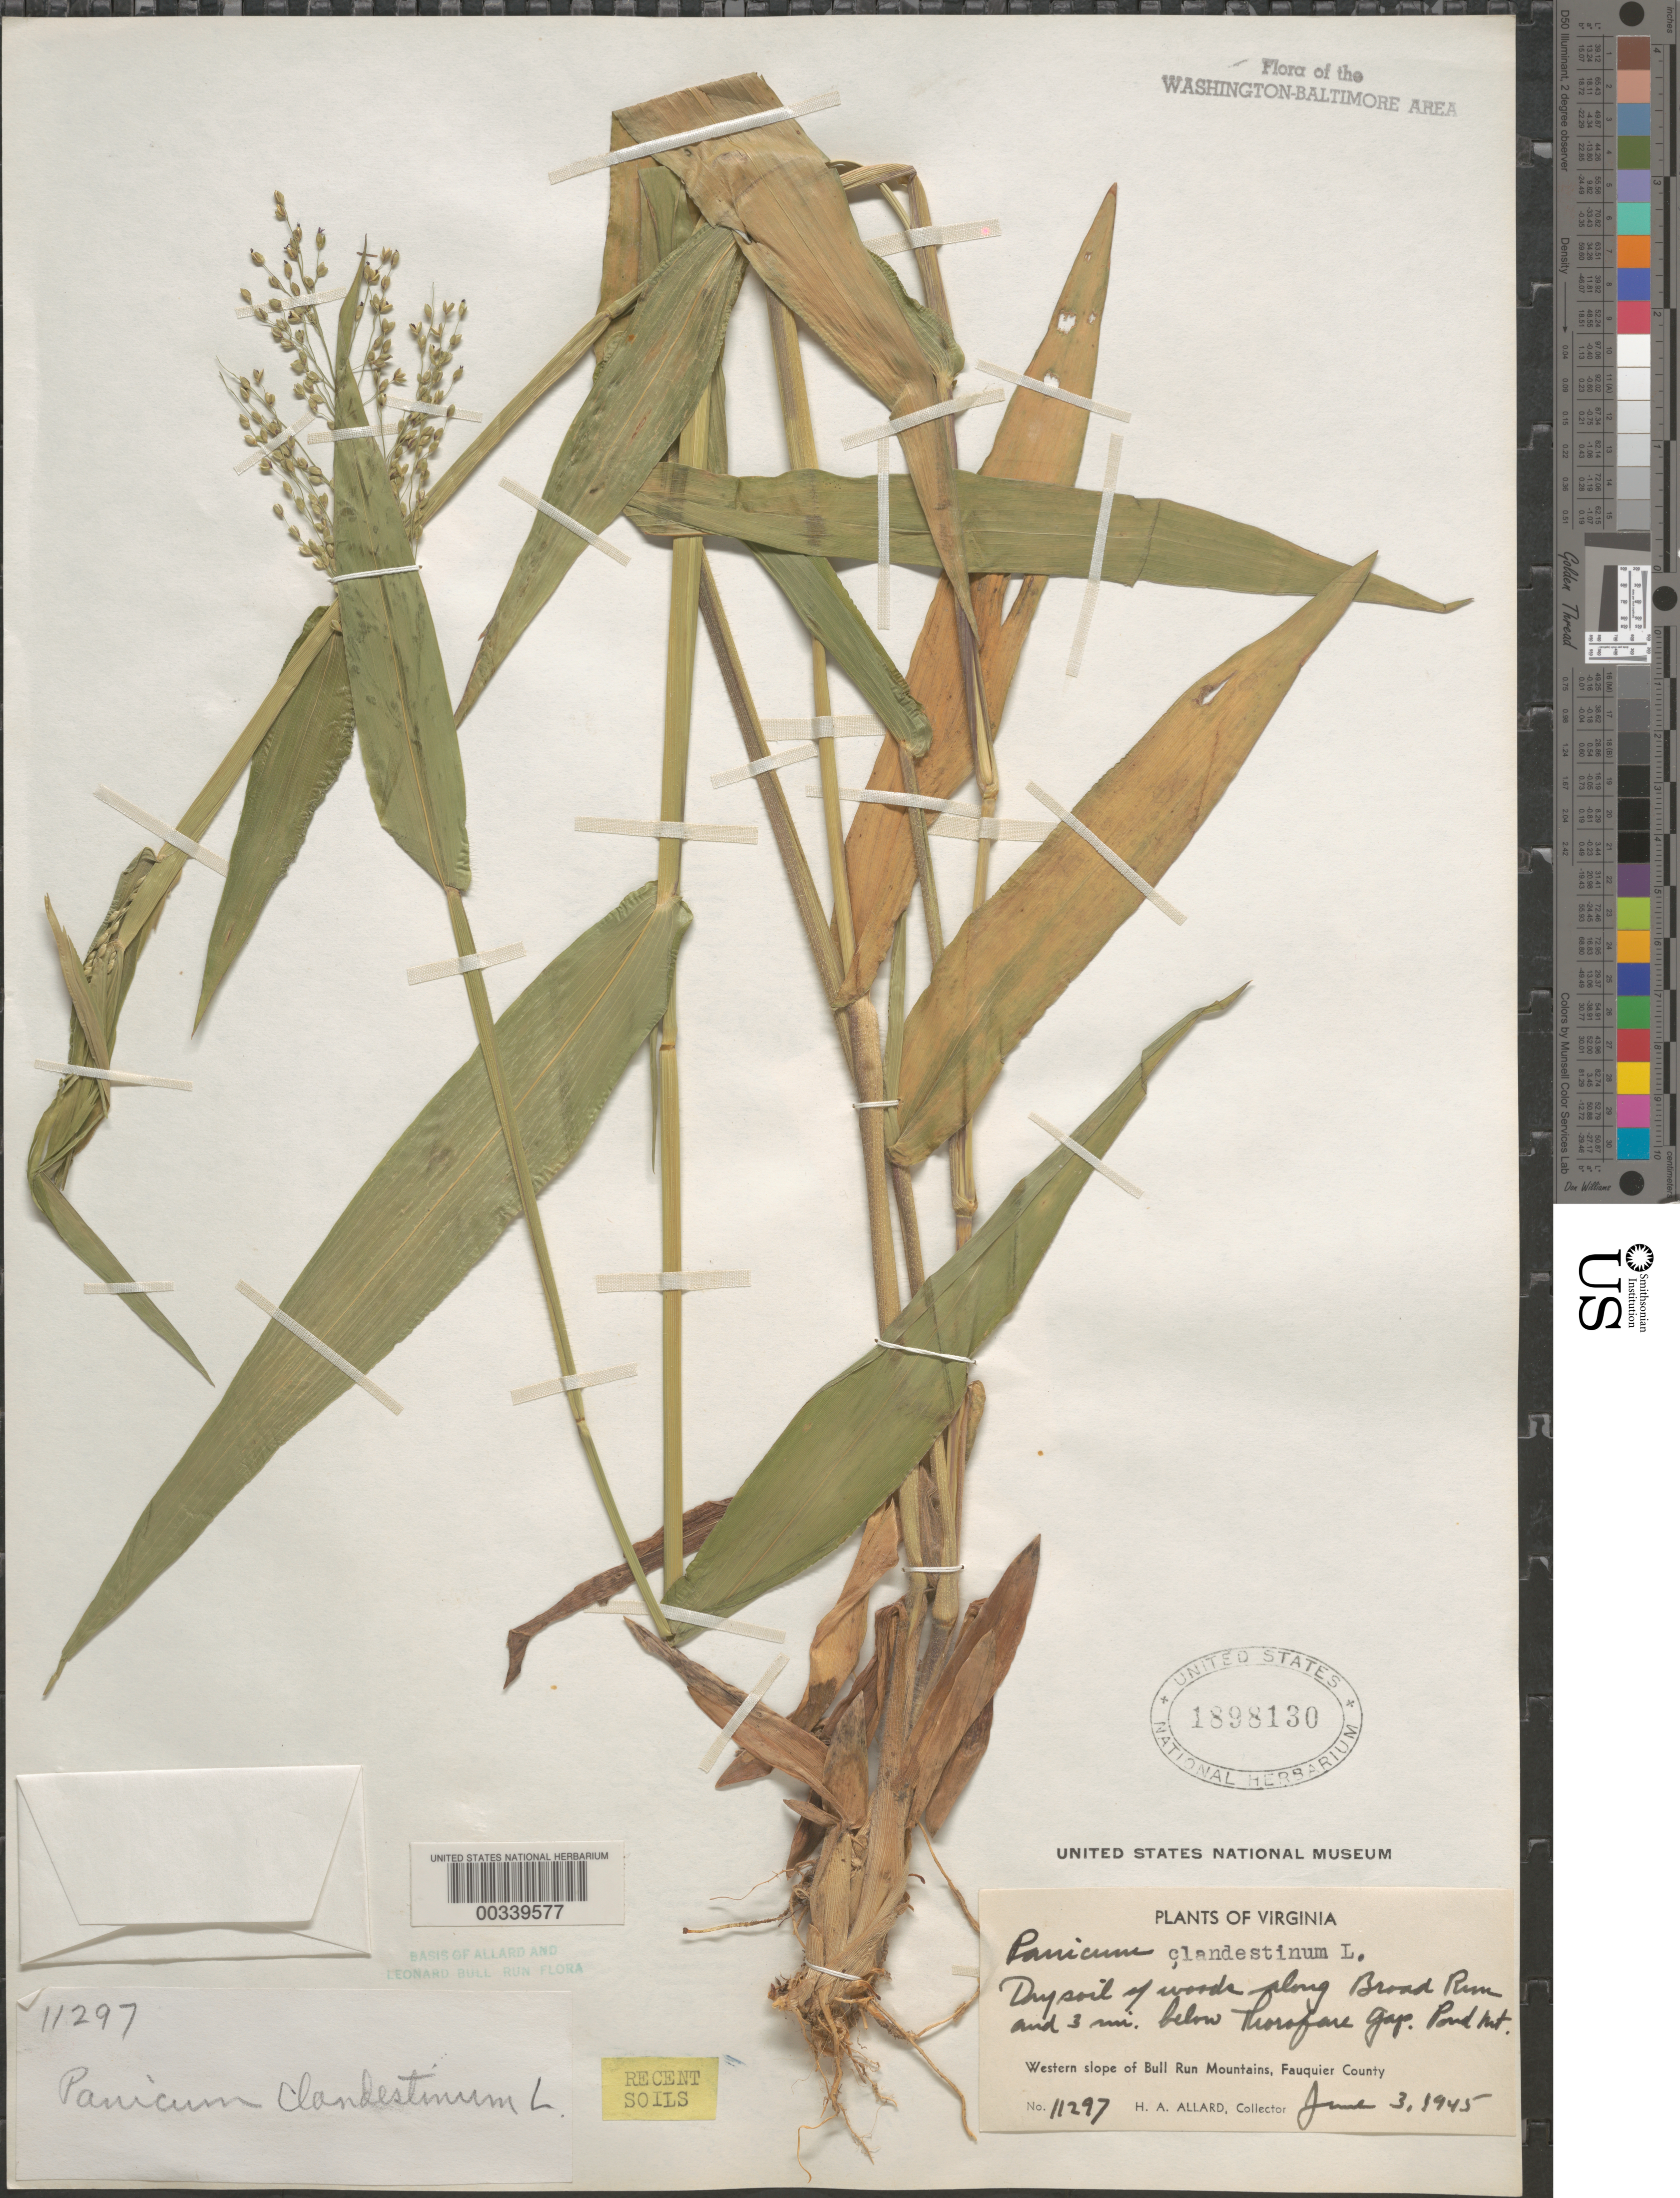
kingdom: Plantae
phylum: Tracheophyta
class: Liliopsida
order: Poales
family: Poaceae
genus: Dichanthelium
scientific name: Dichanthelium clandestinum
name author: (L.) Gould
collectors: H. A. Allard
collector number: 11297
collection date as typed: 03 Jun 1945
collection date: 1945-06-03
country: United States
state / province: Virginia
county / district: Fauquier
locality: Along Broad Run and Thorofare Gap, Pond Mt Bull Run Mts.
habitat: Dry soil of woods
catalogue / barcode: US 1898130